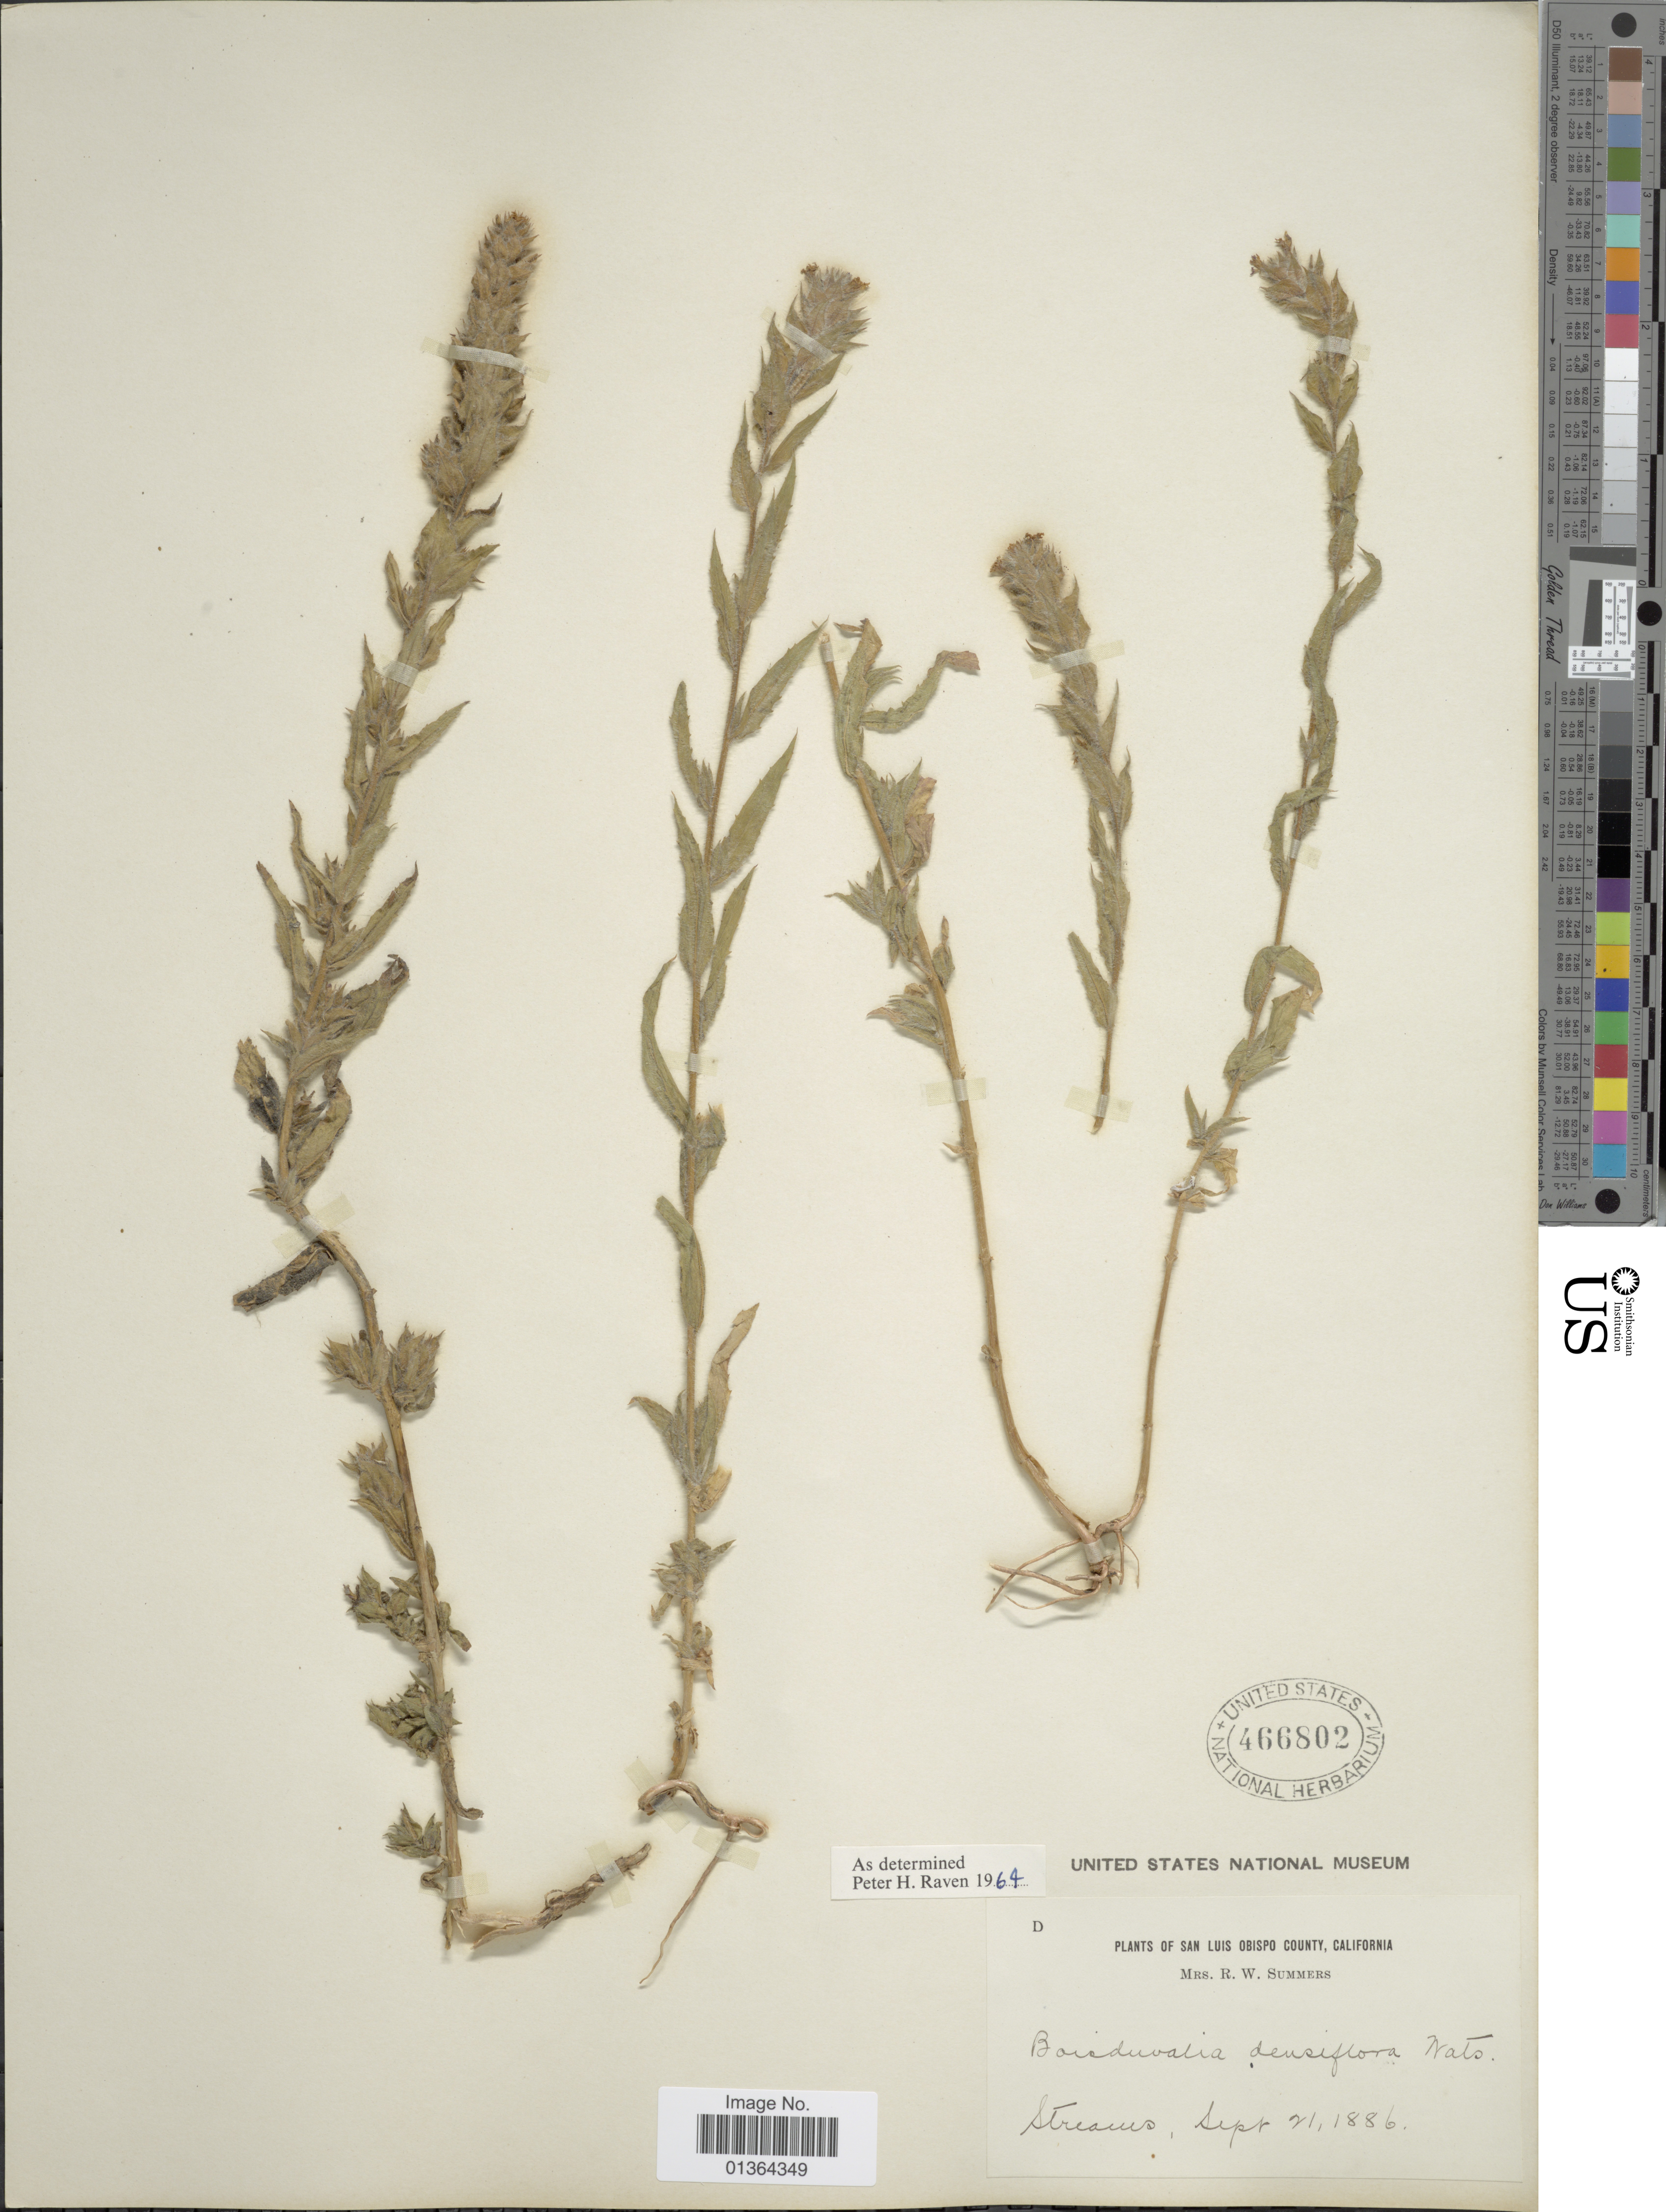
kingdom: Plantae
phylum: Tracheophyta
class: Magnoliopsida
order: Myrtales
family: Onagraceae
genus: Epilobium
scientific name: Epilobium densiflorum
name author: (Lindl.) Hoch & P.H. Raven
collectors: R. Summers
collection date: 1886-09-21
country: United States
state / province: California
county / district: San Luis Obispo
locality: San Luis Obispo County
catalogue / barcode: US 466802